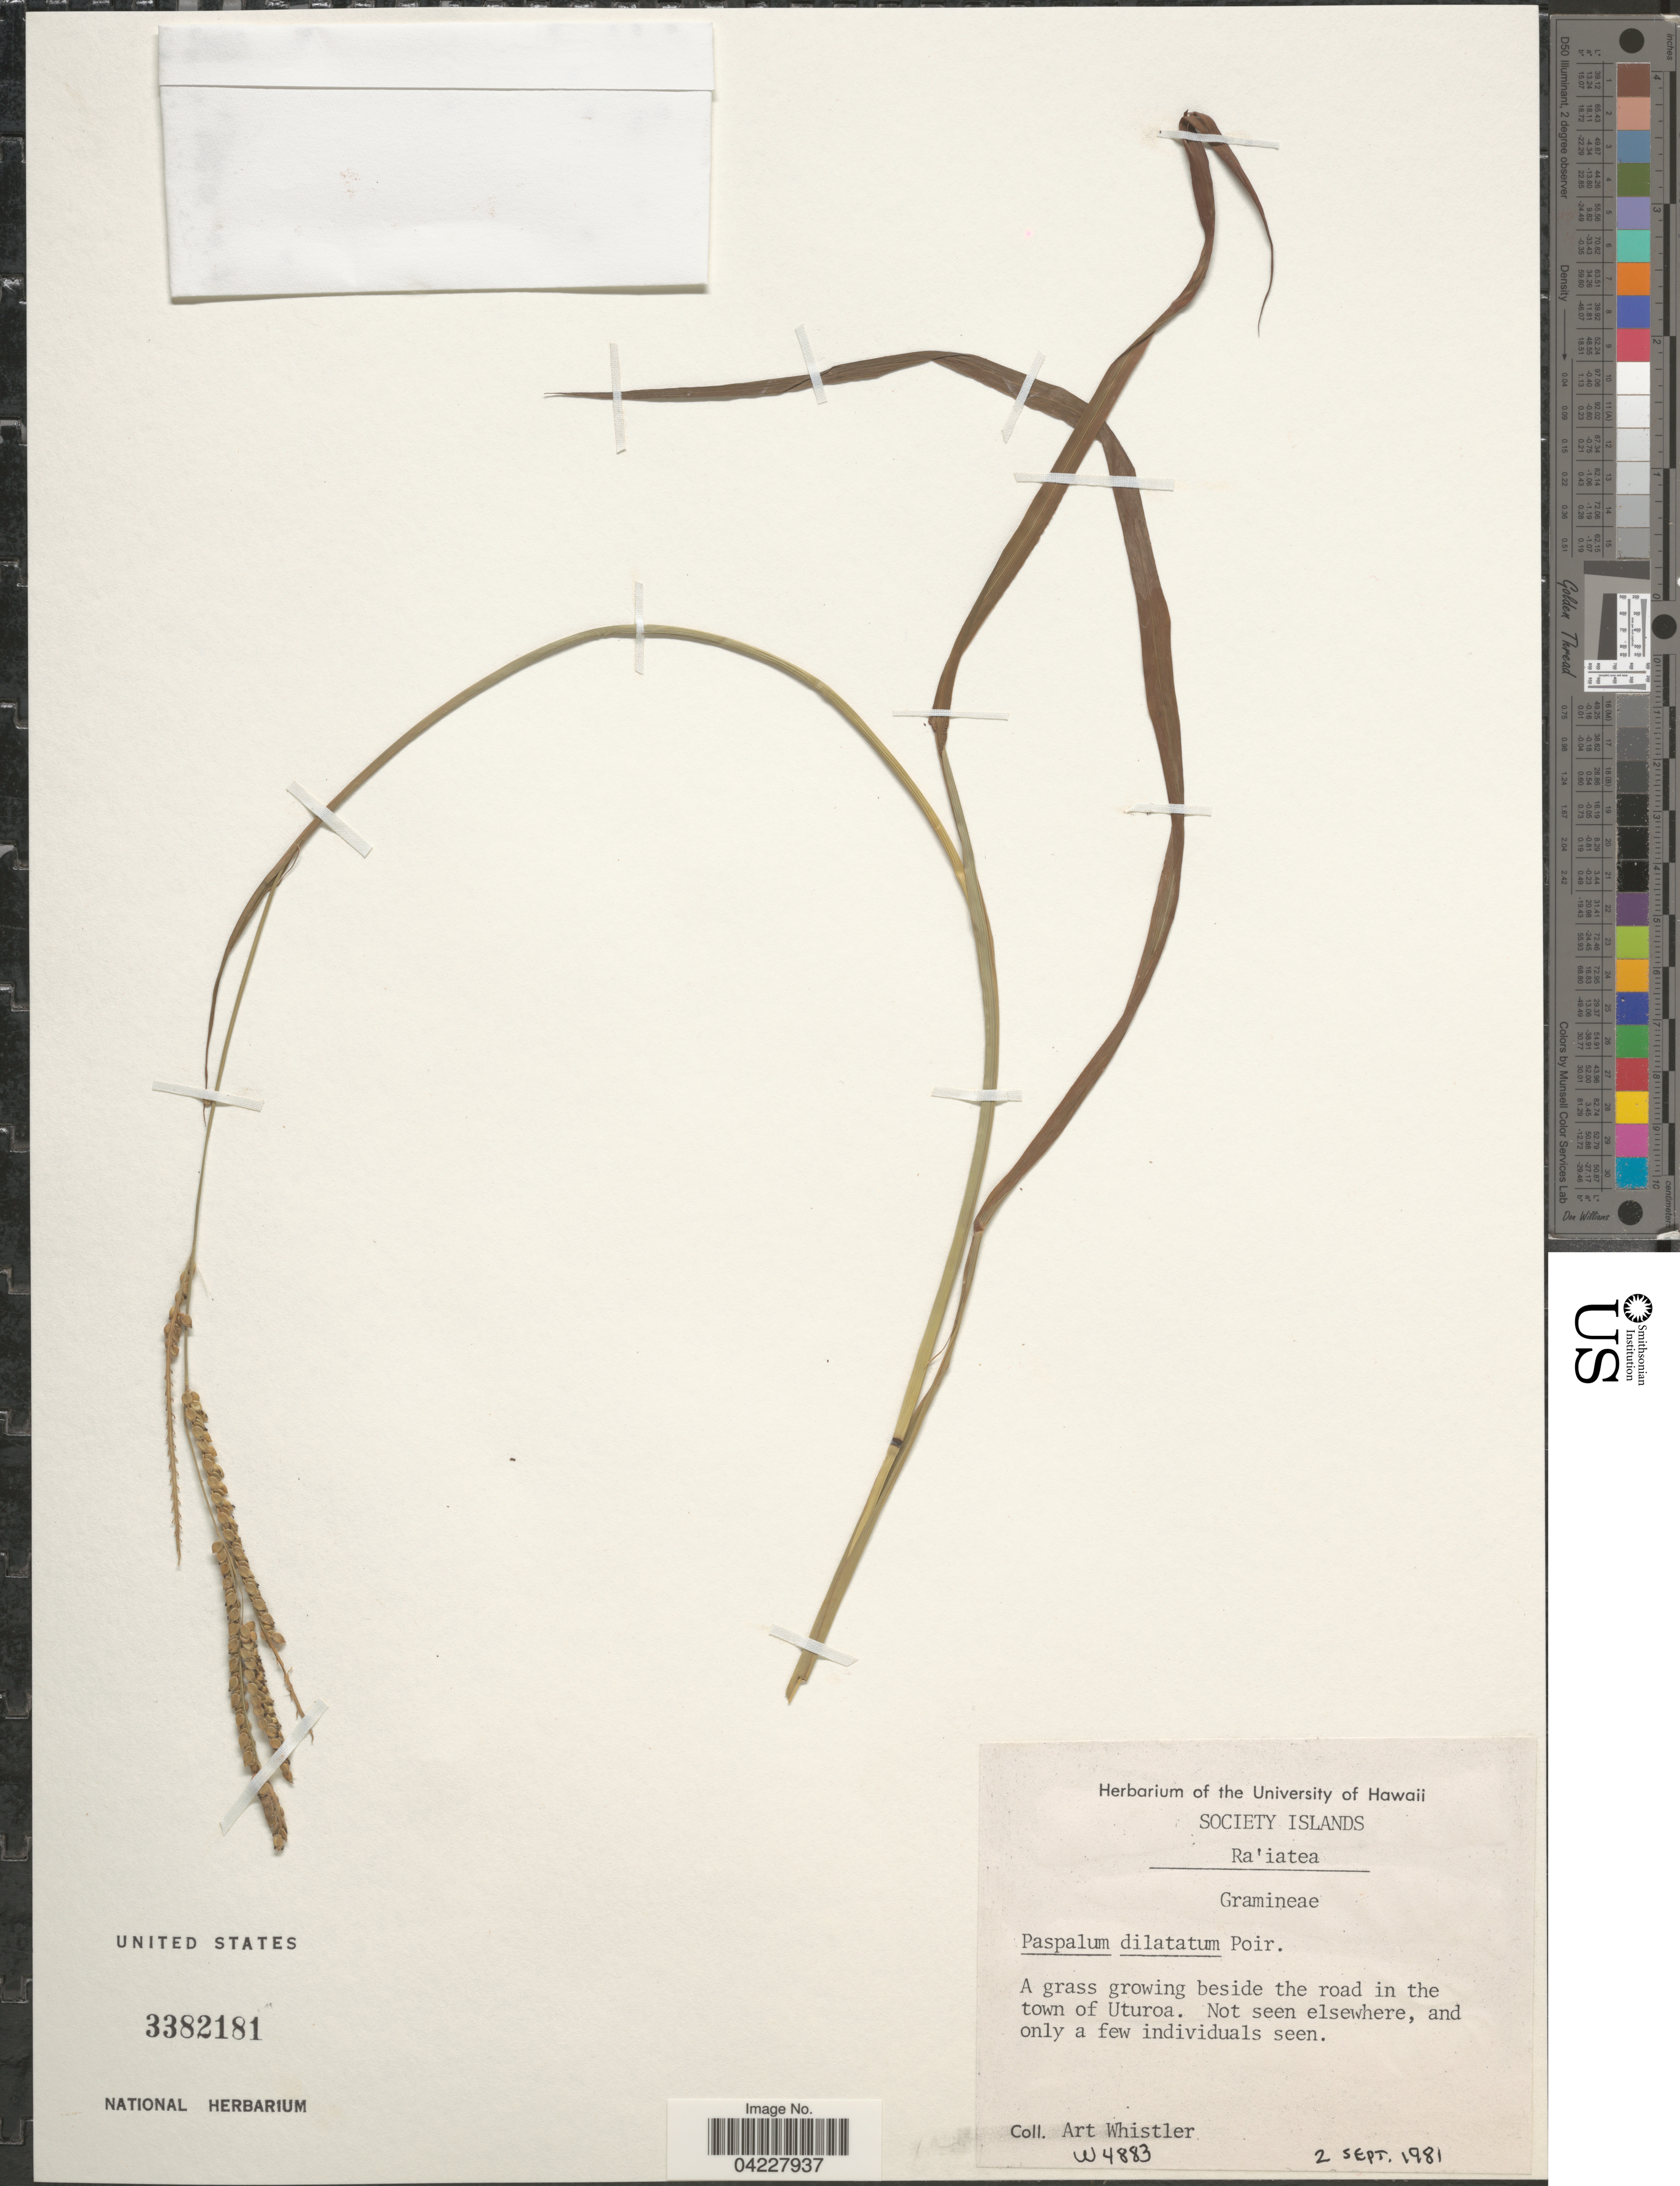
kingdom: Plantae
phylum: Tracheophyta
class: Liliopsida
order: Poales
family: Poaceae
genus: Paspalum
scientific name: Paspalum dilatatum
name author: Poir.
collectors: A. Whistler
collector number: W4883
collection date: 1981-09-02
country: French Polynesia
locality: Society Islands. Ra'iatea. A grass growing beside the road in the town of Uturoa.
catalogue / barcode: US 3382181